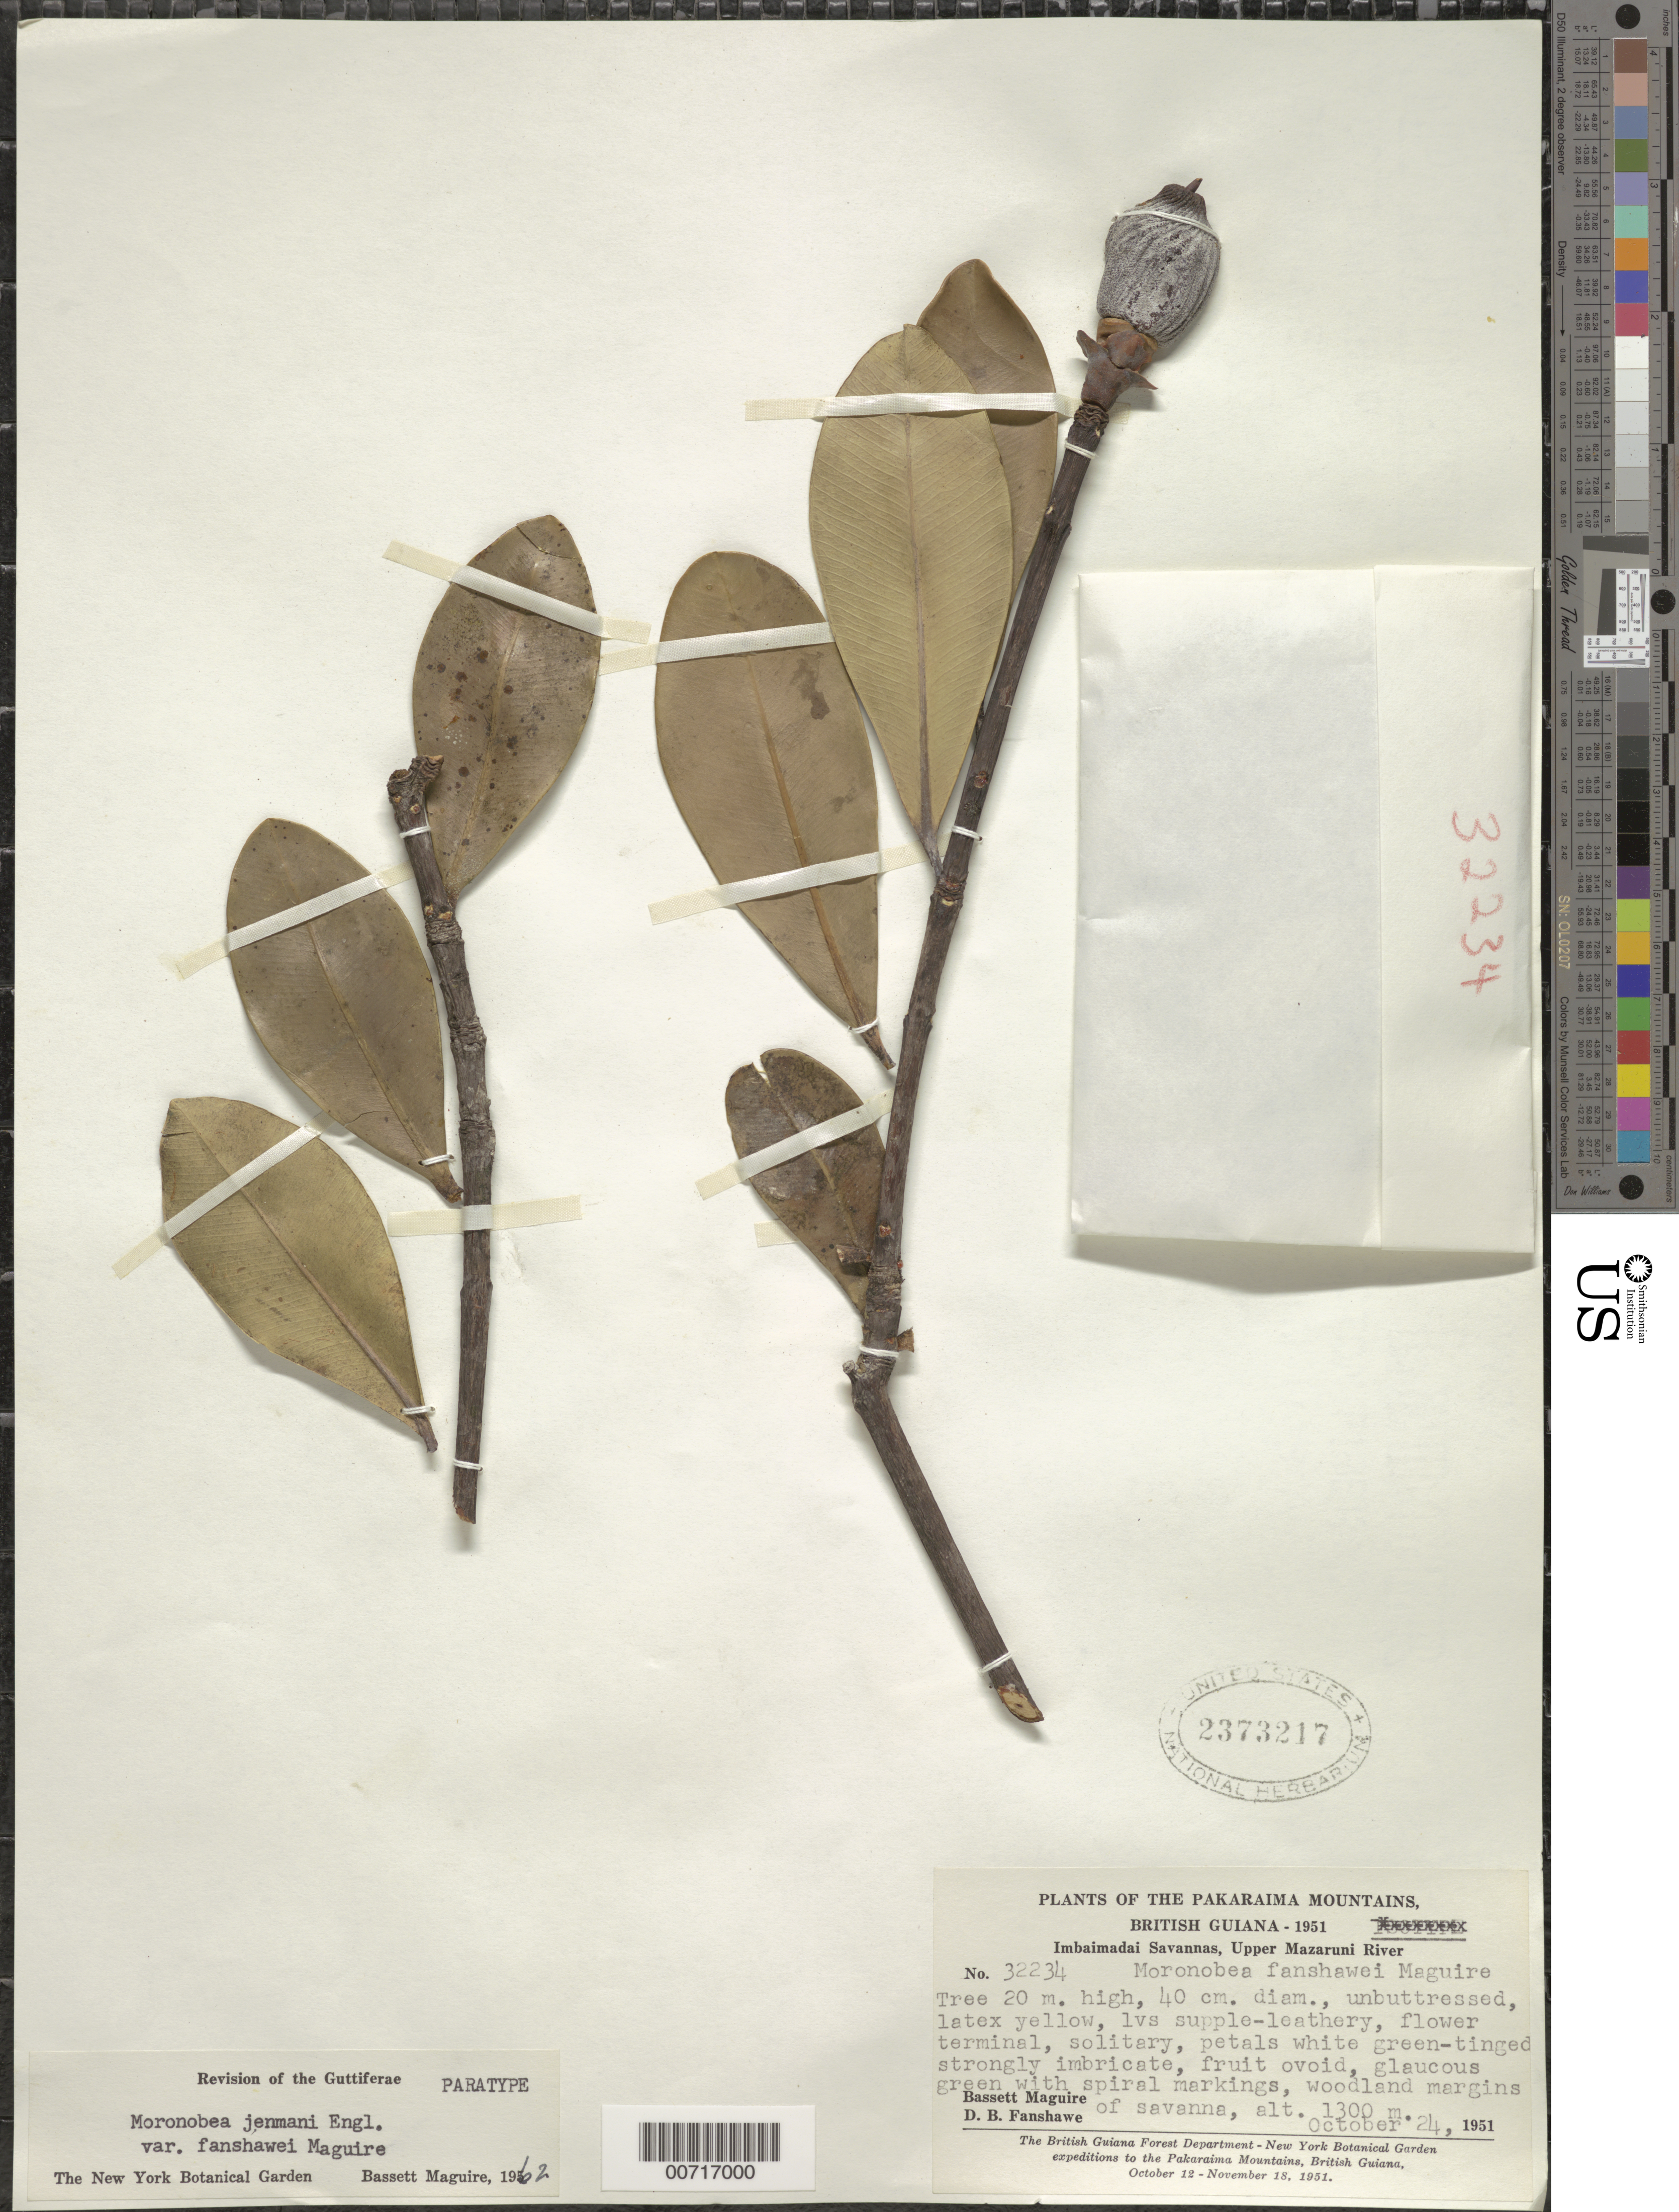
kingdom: Plantae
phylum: Tracheophyta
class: Magnoliopsida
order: Malpighiales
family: Clusiaceae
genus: Moronobea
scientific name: Moronobea jenmanii var. fanshawei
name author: Maguire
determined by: Maguire, Bassett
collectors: B. Maguire & D. B. Fanshawe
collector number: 32234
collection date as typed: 24-Oct-51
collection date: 1951-10-24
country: Guyana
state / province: Cuyuni-Mazaruni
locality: Imbaimadai Savannas, Pakaraima Mts., Upper Mazaruni River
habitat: Woodland margins of savanna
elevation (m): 1300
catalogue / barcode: US 2373217